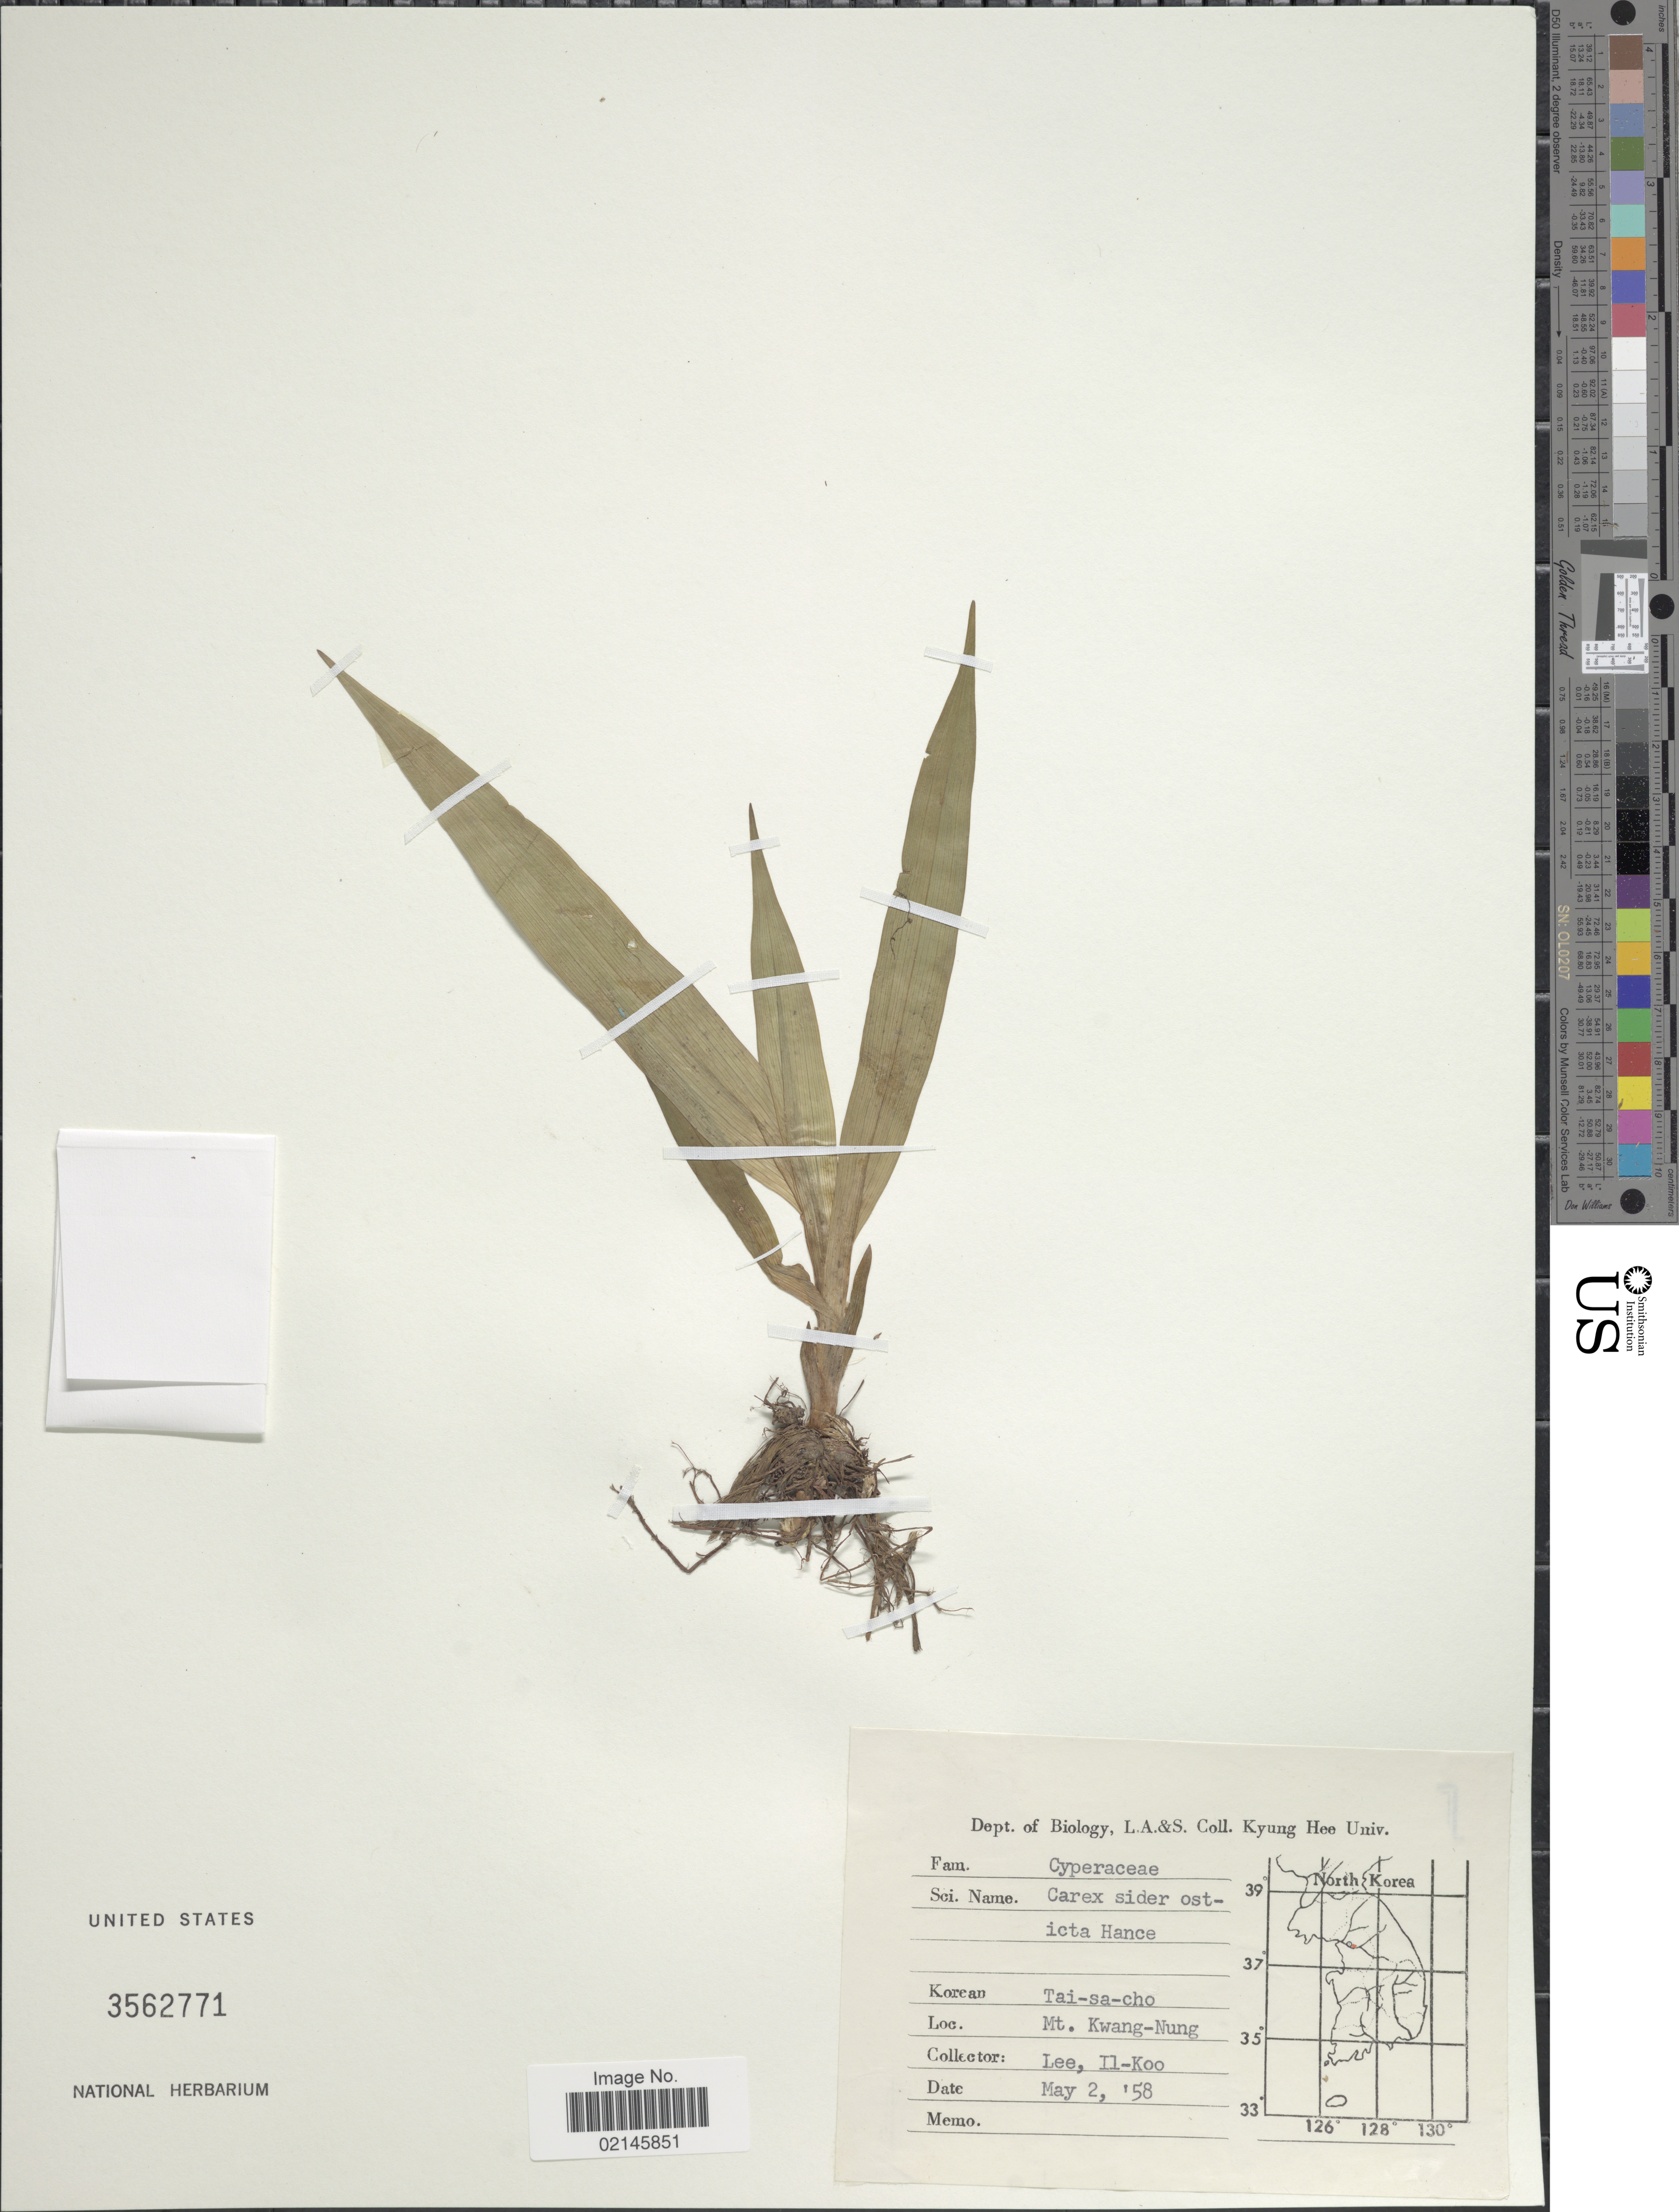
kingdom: Plantae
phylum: Tracheophyta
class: Liliopsida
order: Poales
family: Cyperaceae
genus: Carex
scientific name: Carex siderosticta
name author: Hance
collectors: Il-Ko Lee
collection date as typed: Transcribed d/m/y: 2/5/58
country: South Korea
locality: Mt. Kwang-Nung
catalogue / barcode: US 3562771